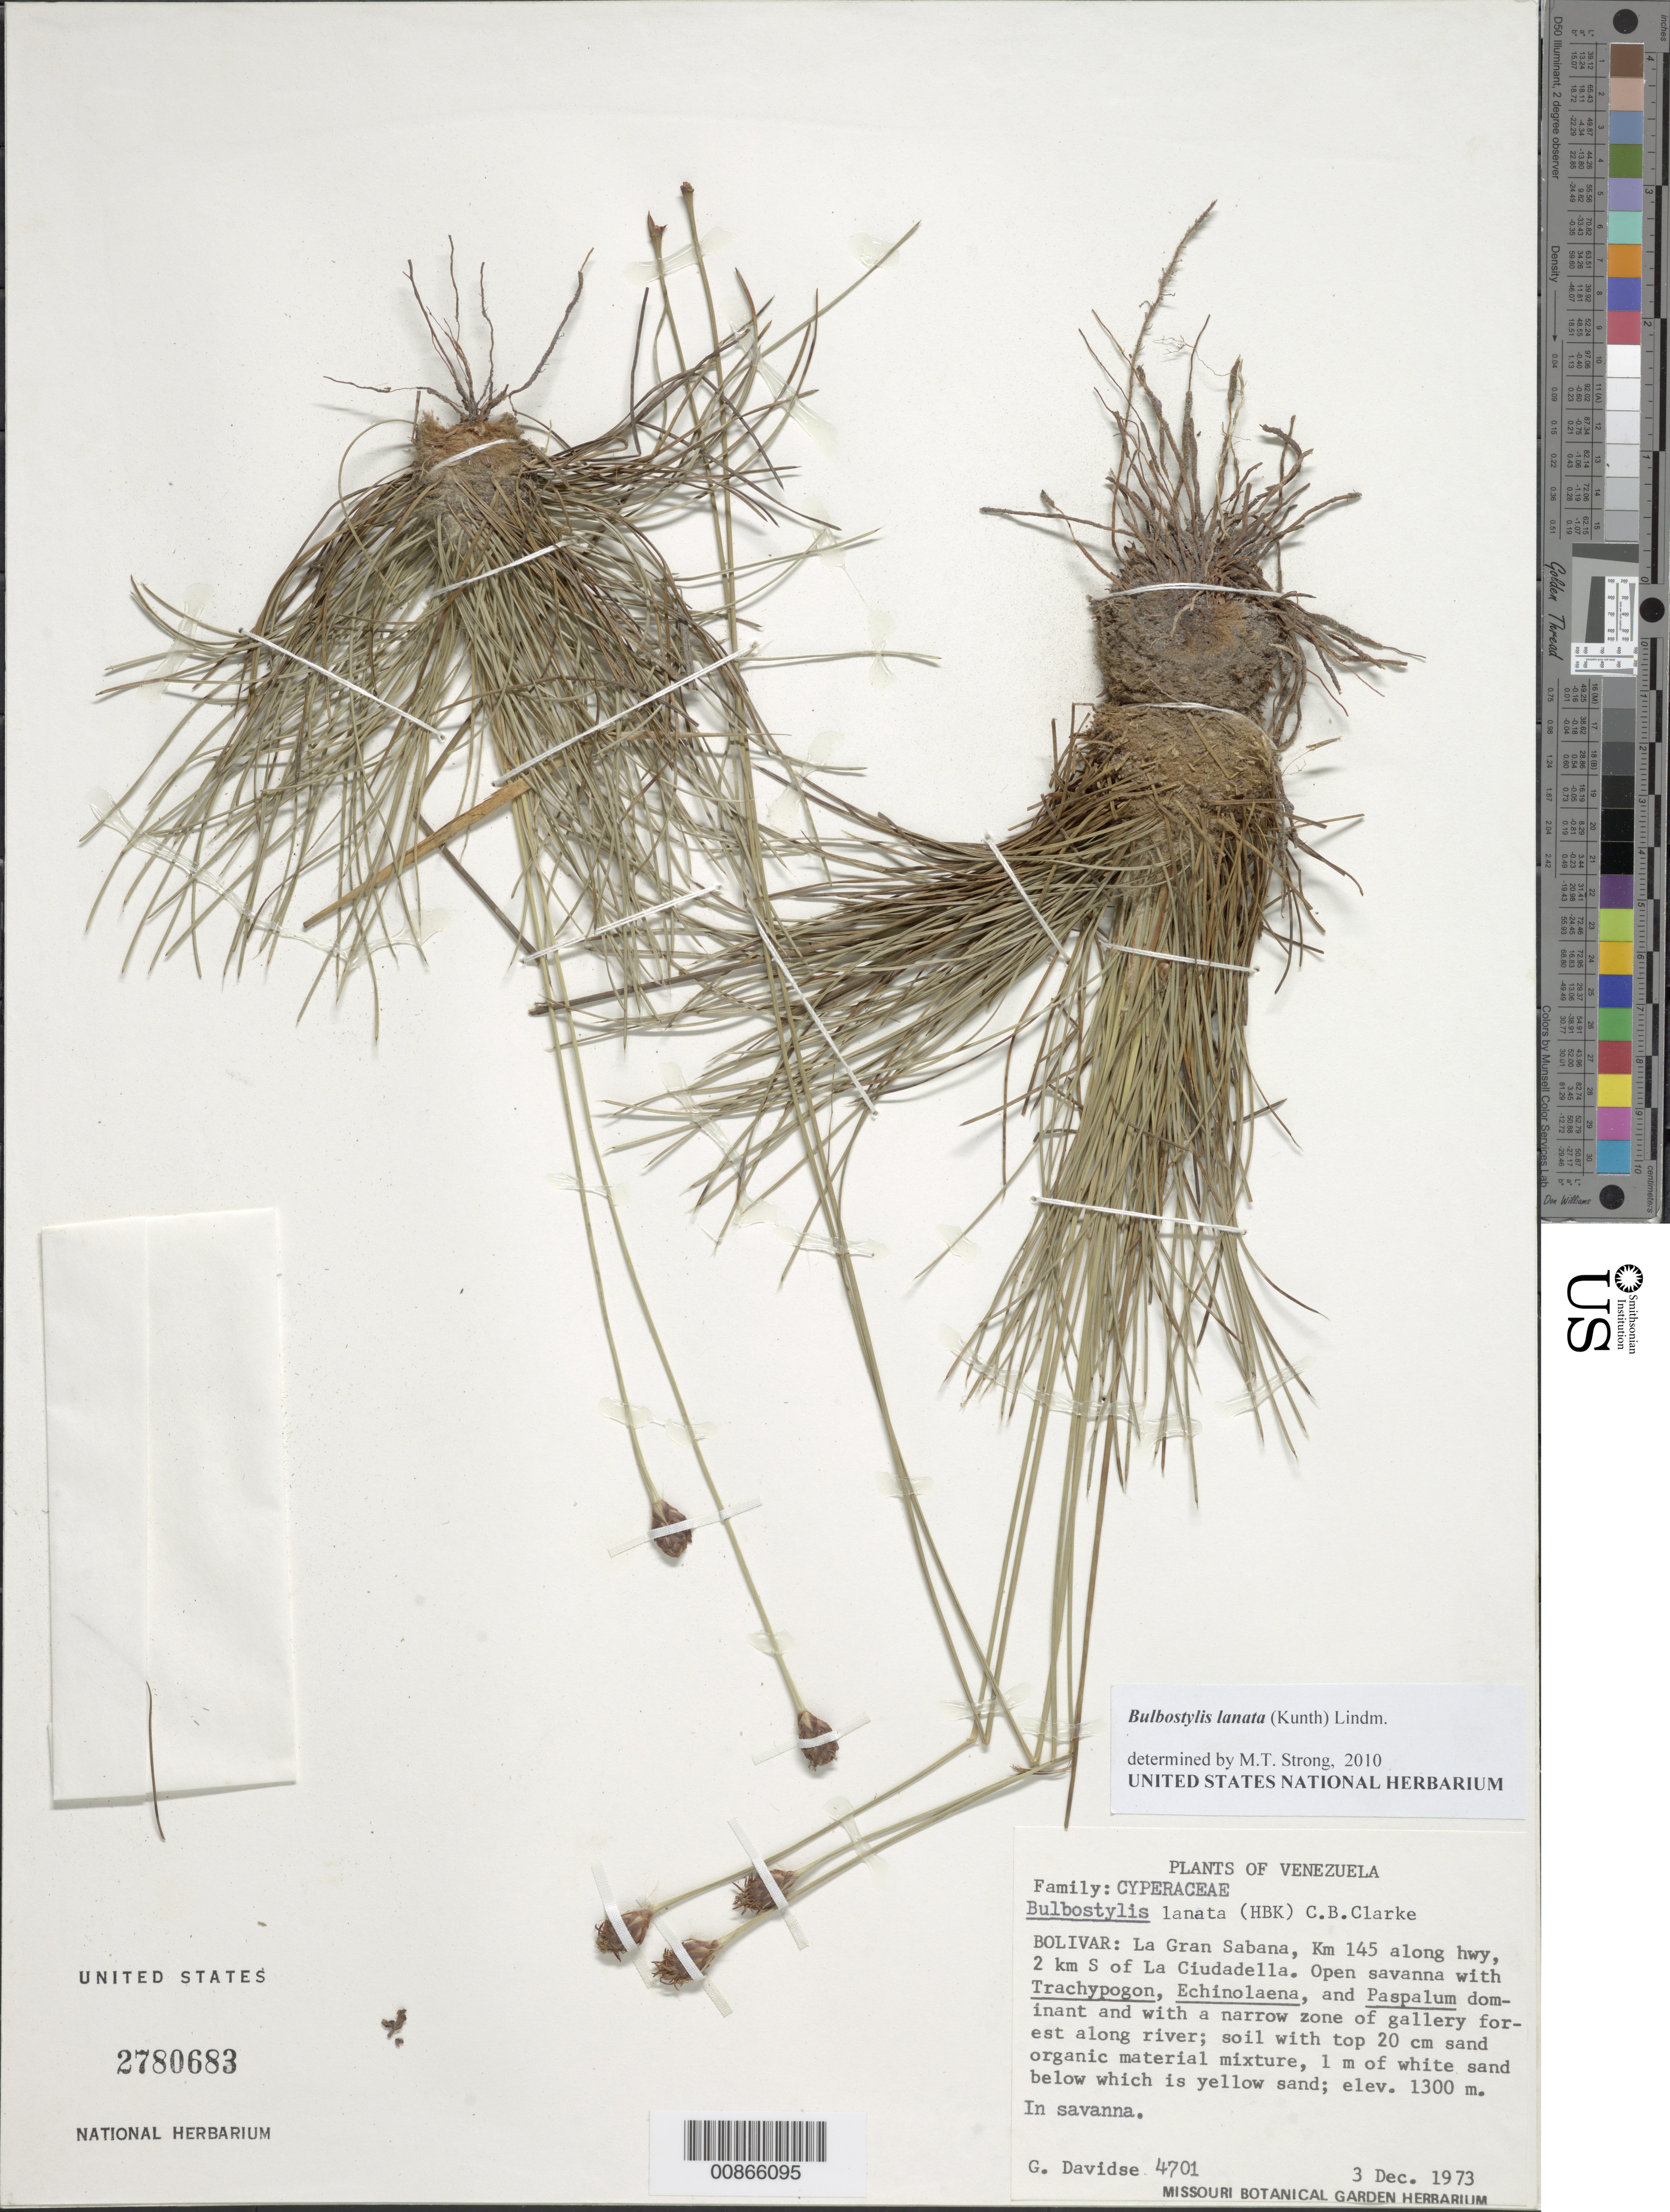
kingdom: Plantae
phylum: Tracheophyta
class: Liliopsida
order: Poales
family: Cyperaceae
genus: Bulbostylis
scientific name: Bulbostylis lanata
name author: (Kunth) Lindm.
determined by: Strong, M. T., (US), Smithsonian Institution - National Museum of Natural History (UNITED STATES)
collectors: G. Davidse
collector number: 4701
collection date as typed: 3-Dec-73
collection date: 1973-12-03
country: Venezuela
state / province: Bolívar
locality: Gran Sabana, km 145 along hwy, 2 km S of La Ciudadella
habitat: Open savanna with Trachypogon, Echinolaena, Paspalum dominant, & narrow zone of gallery forest along river; soil with top 20 cm sand and organic mat.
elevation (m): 1300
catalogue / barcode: US 2780683